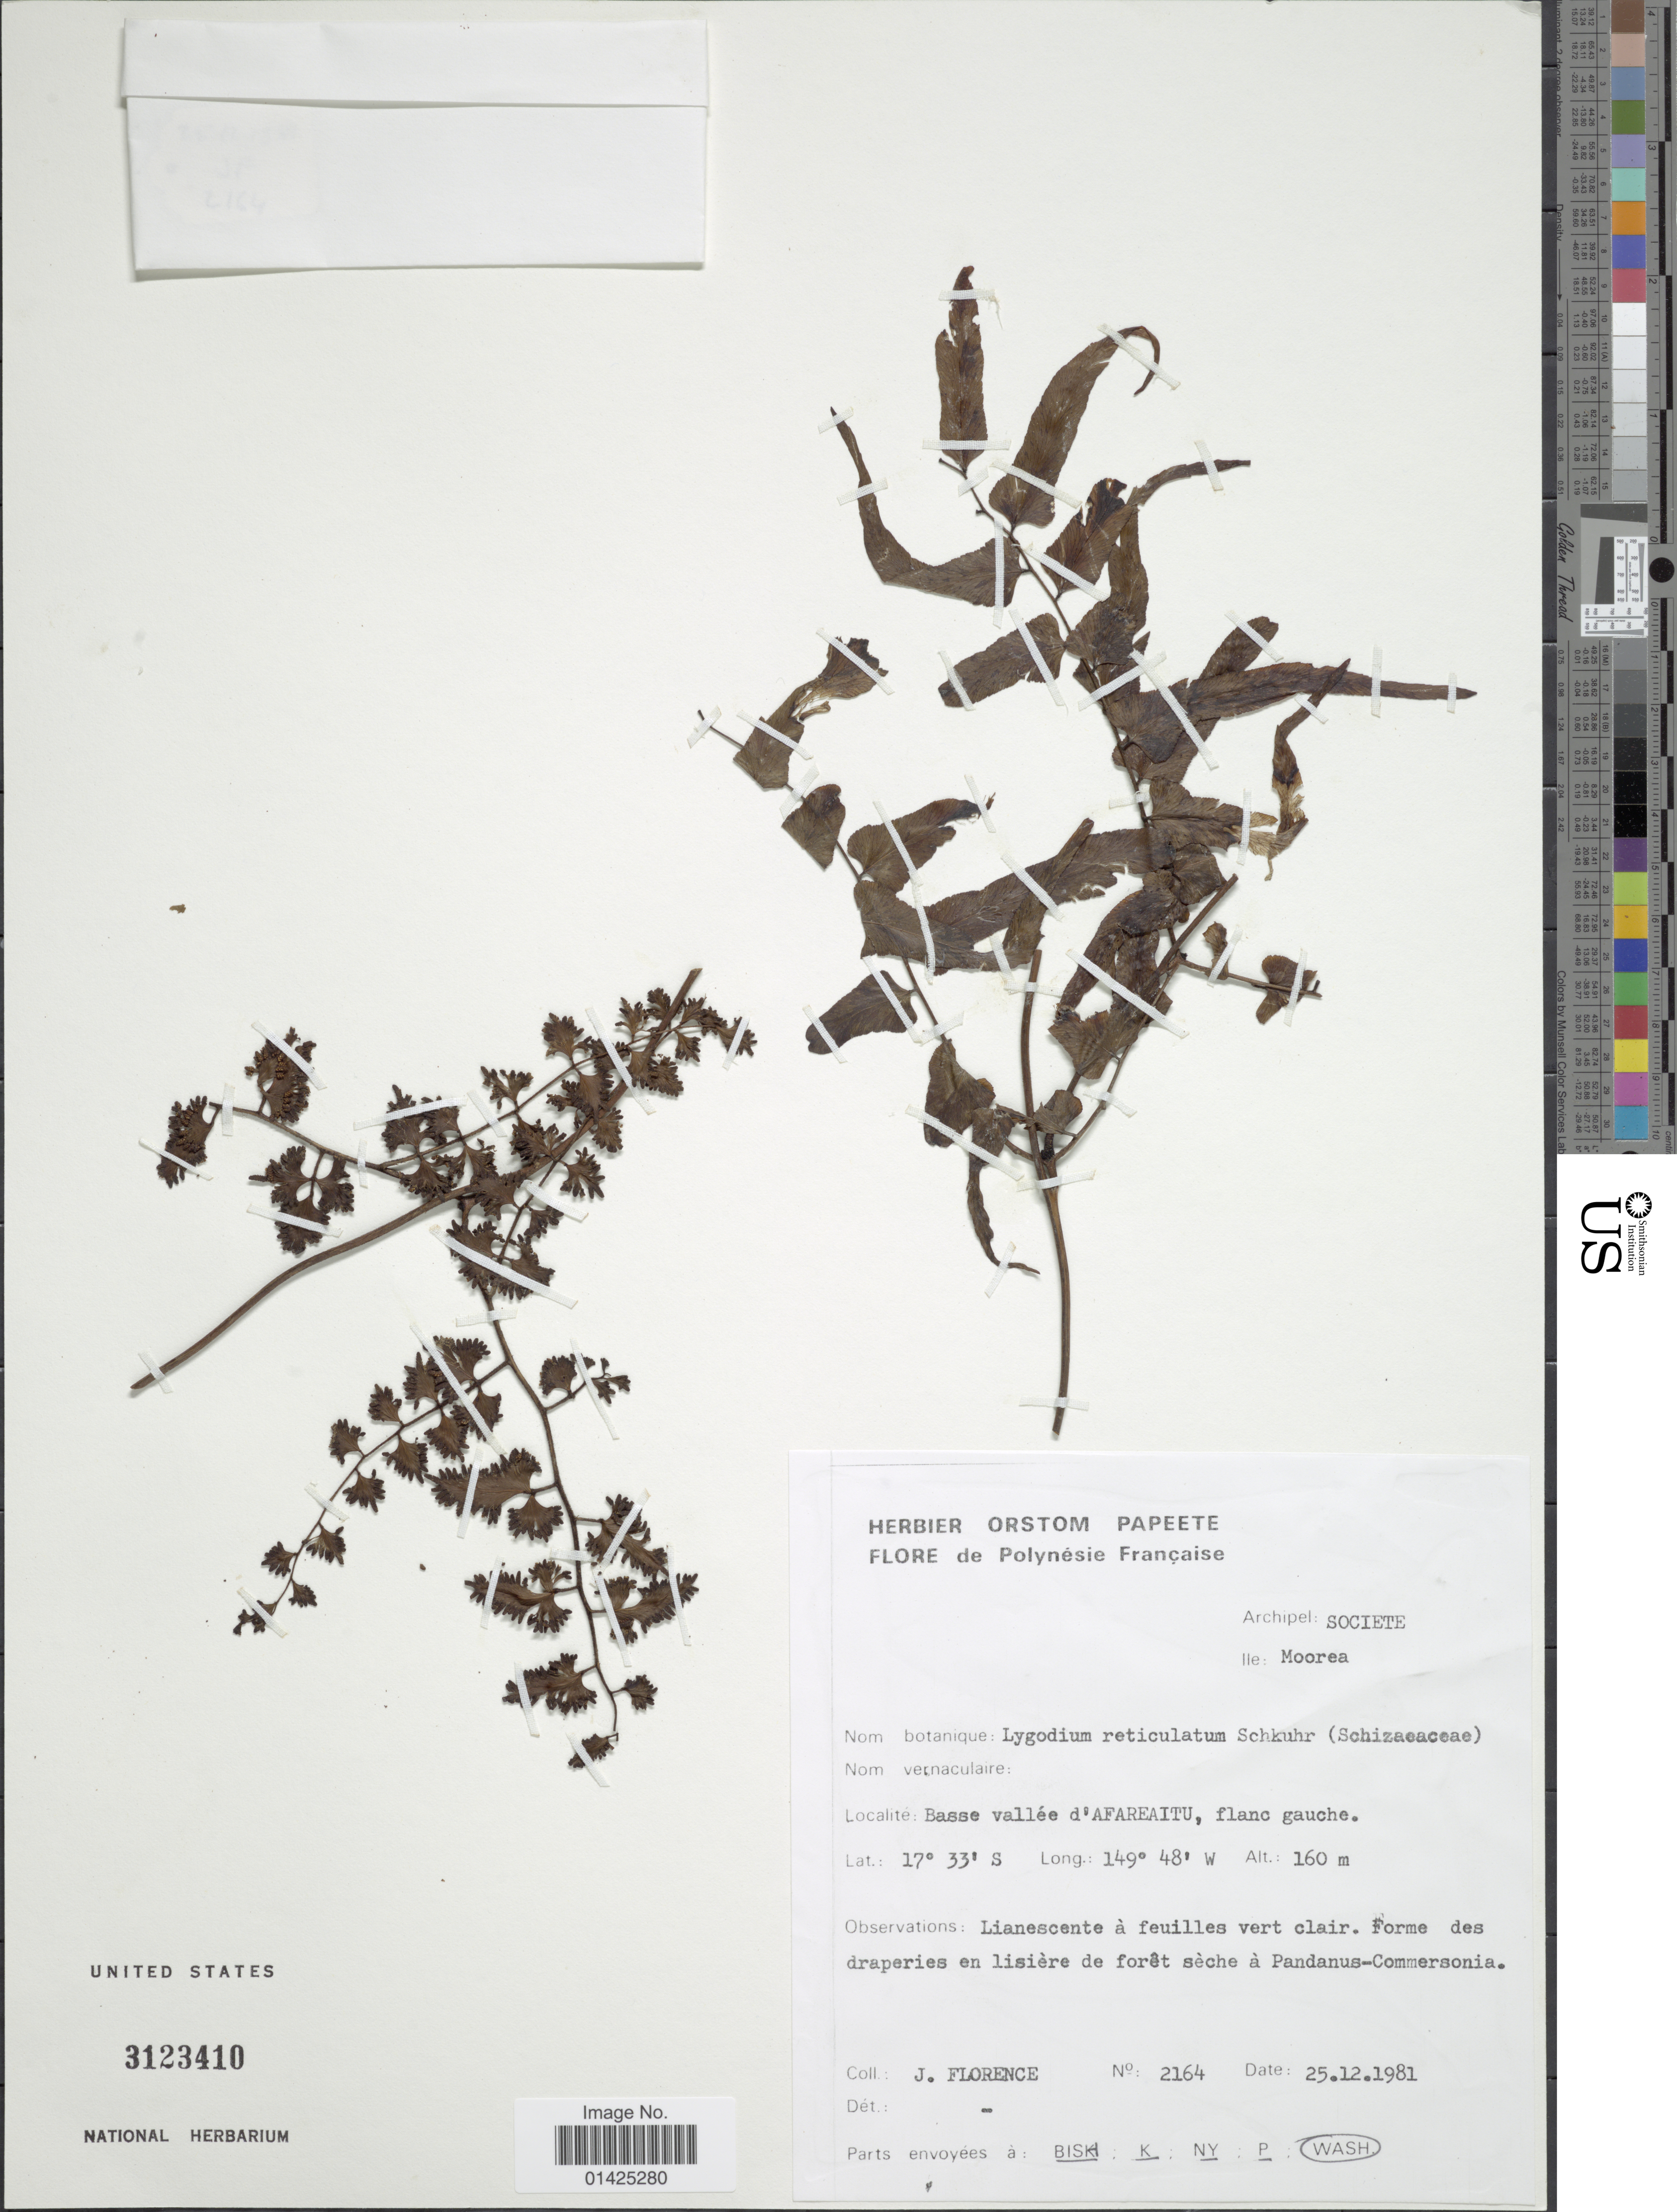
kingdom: Plantae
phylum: Tracheophyta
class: Polypodiopsida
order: Schizaeales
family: Lygodiaceae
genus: Lygodium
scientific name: Lygodium reticulatum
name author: Schkuhr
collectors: J. Florence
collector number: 2164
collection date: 1981-12-25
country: French Polynesia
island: Moorea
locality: Archipel Societe, Ile Moorea, Basse vallée d'AFAREAITY, flanc gauche.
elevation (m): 160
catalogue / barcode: US 3123410